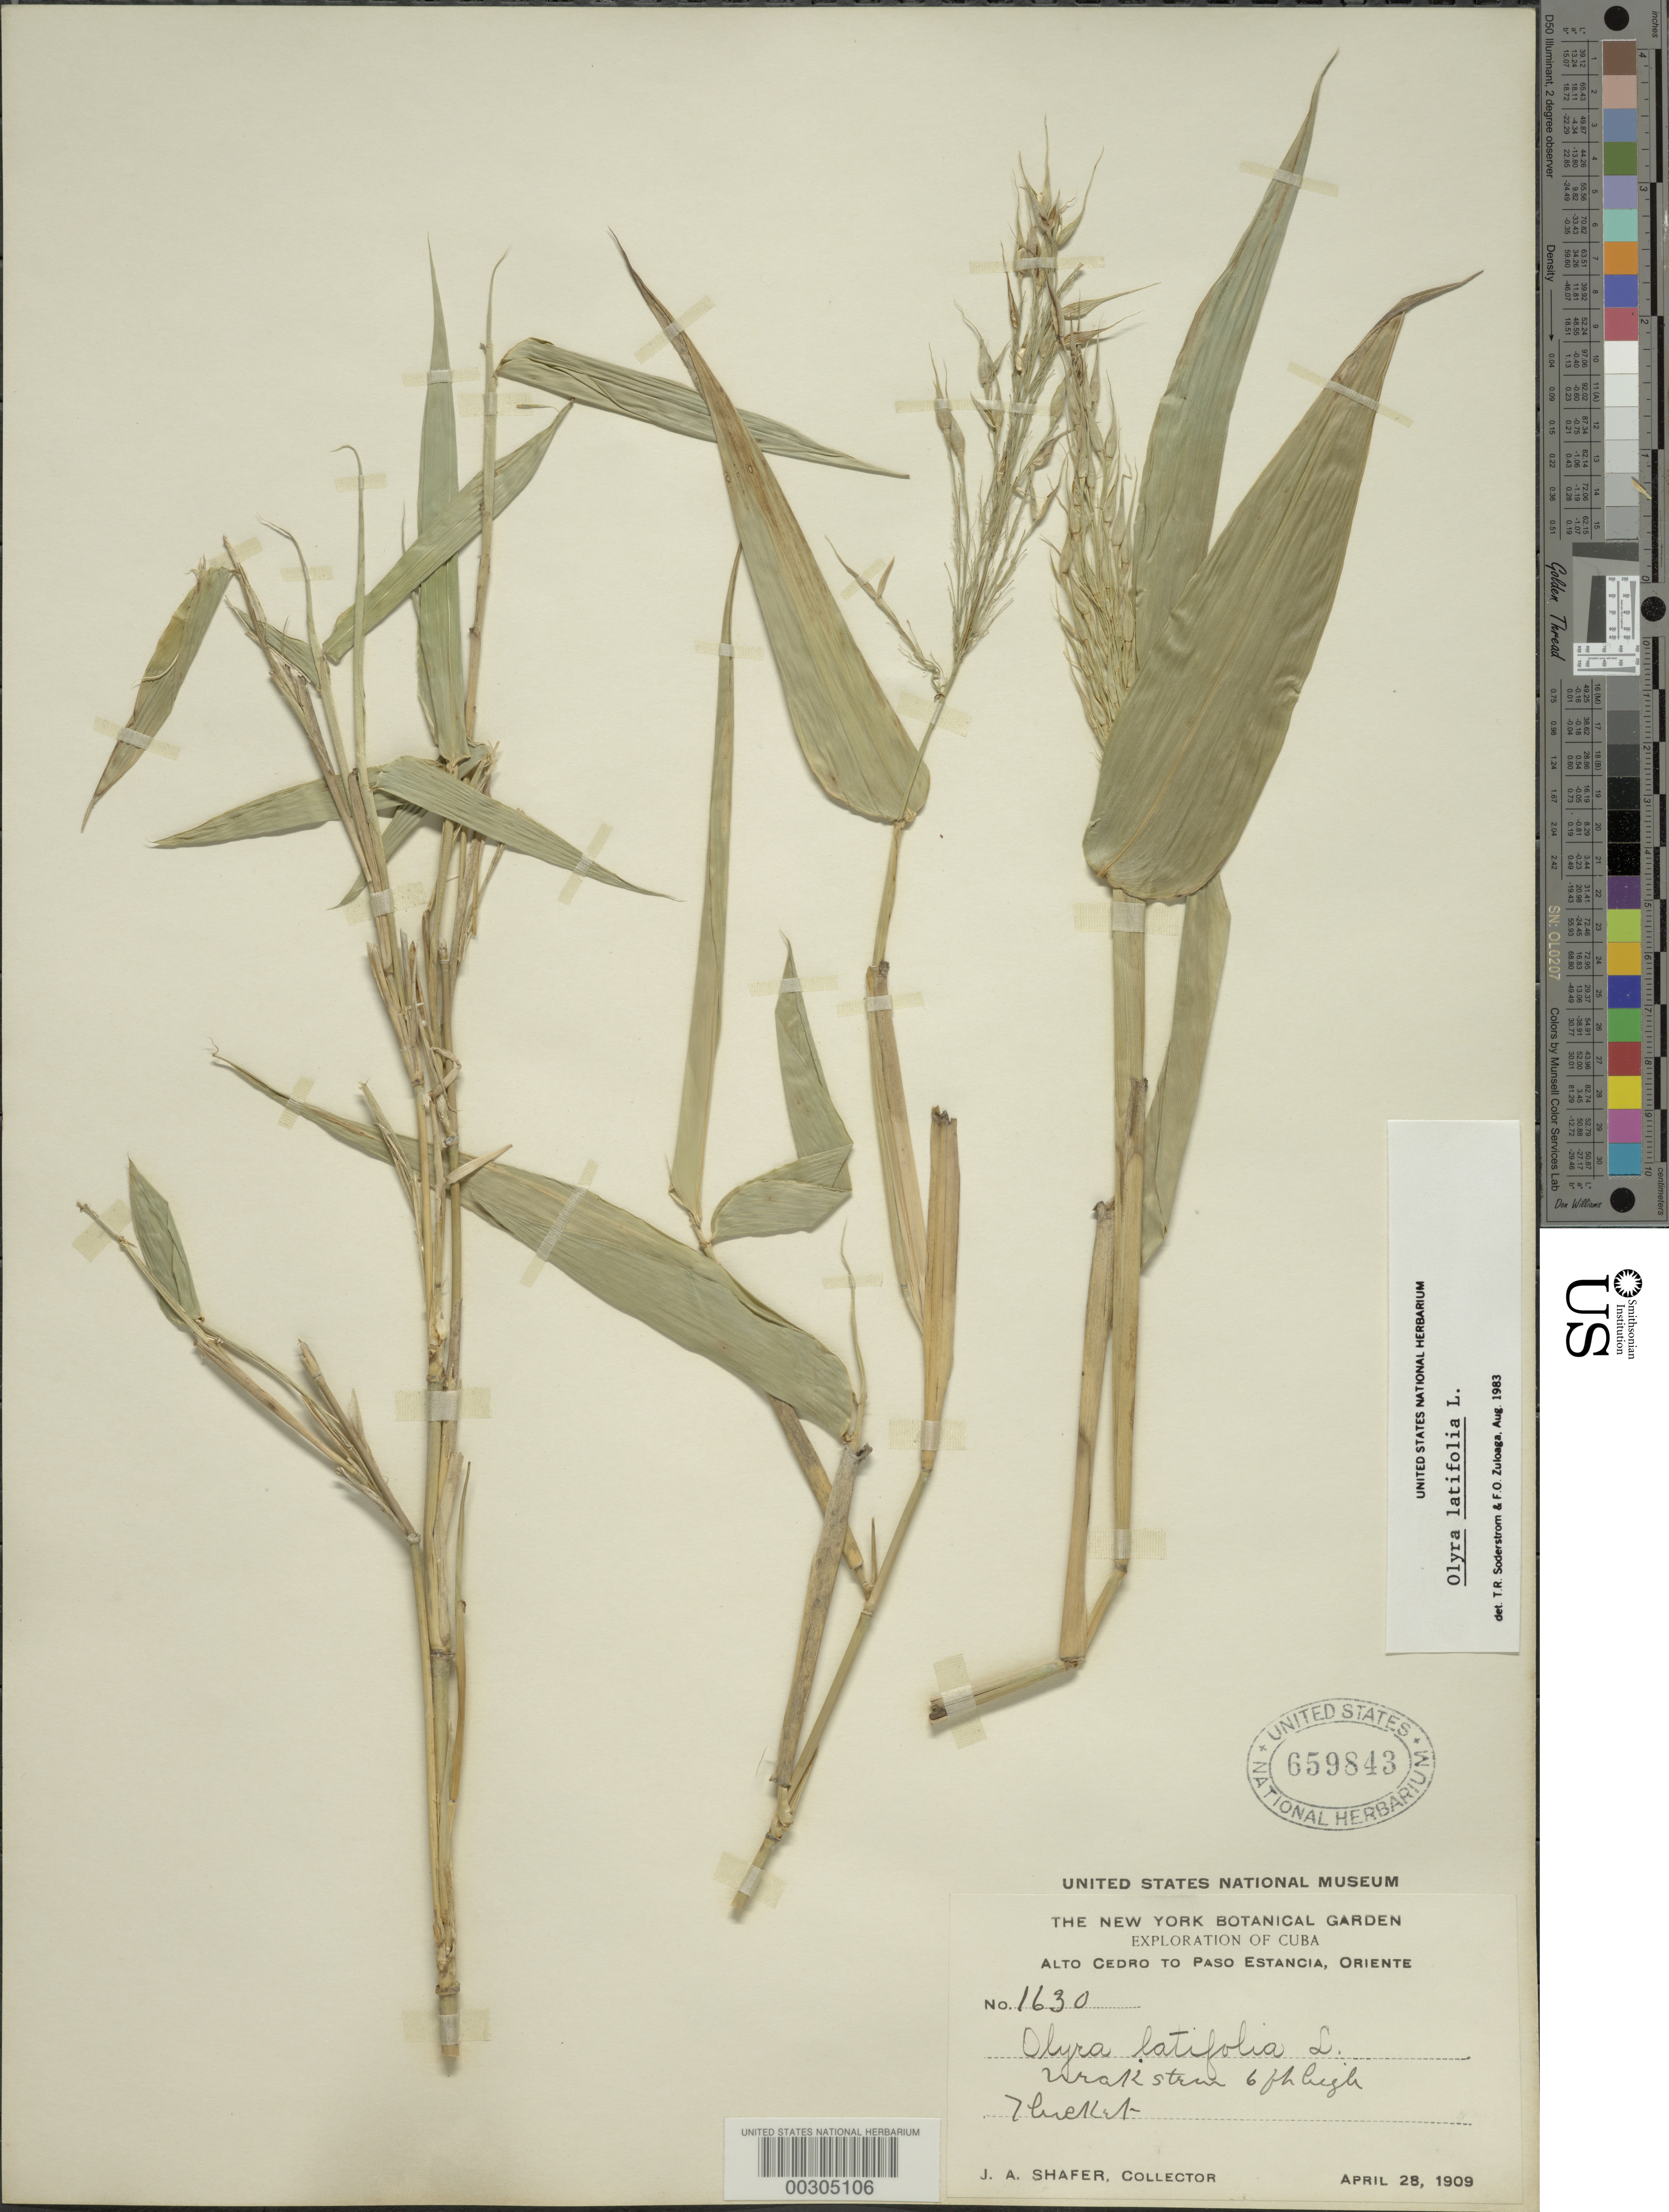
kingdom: Plantae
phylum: Tracheophyta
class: Liliopsida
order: Poales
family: Poaceae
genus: Olyra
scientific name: Olyra latifolia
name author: L.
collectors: J. A. Shafer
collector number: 1630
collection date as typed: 28 Apr 1909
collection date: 1909-04-28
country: Cuba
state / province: Oriente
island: Greater Antilles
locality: Alto Cedro, Paso Estancia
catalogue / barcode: US 659843